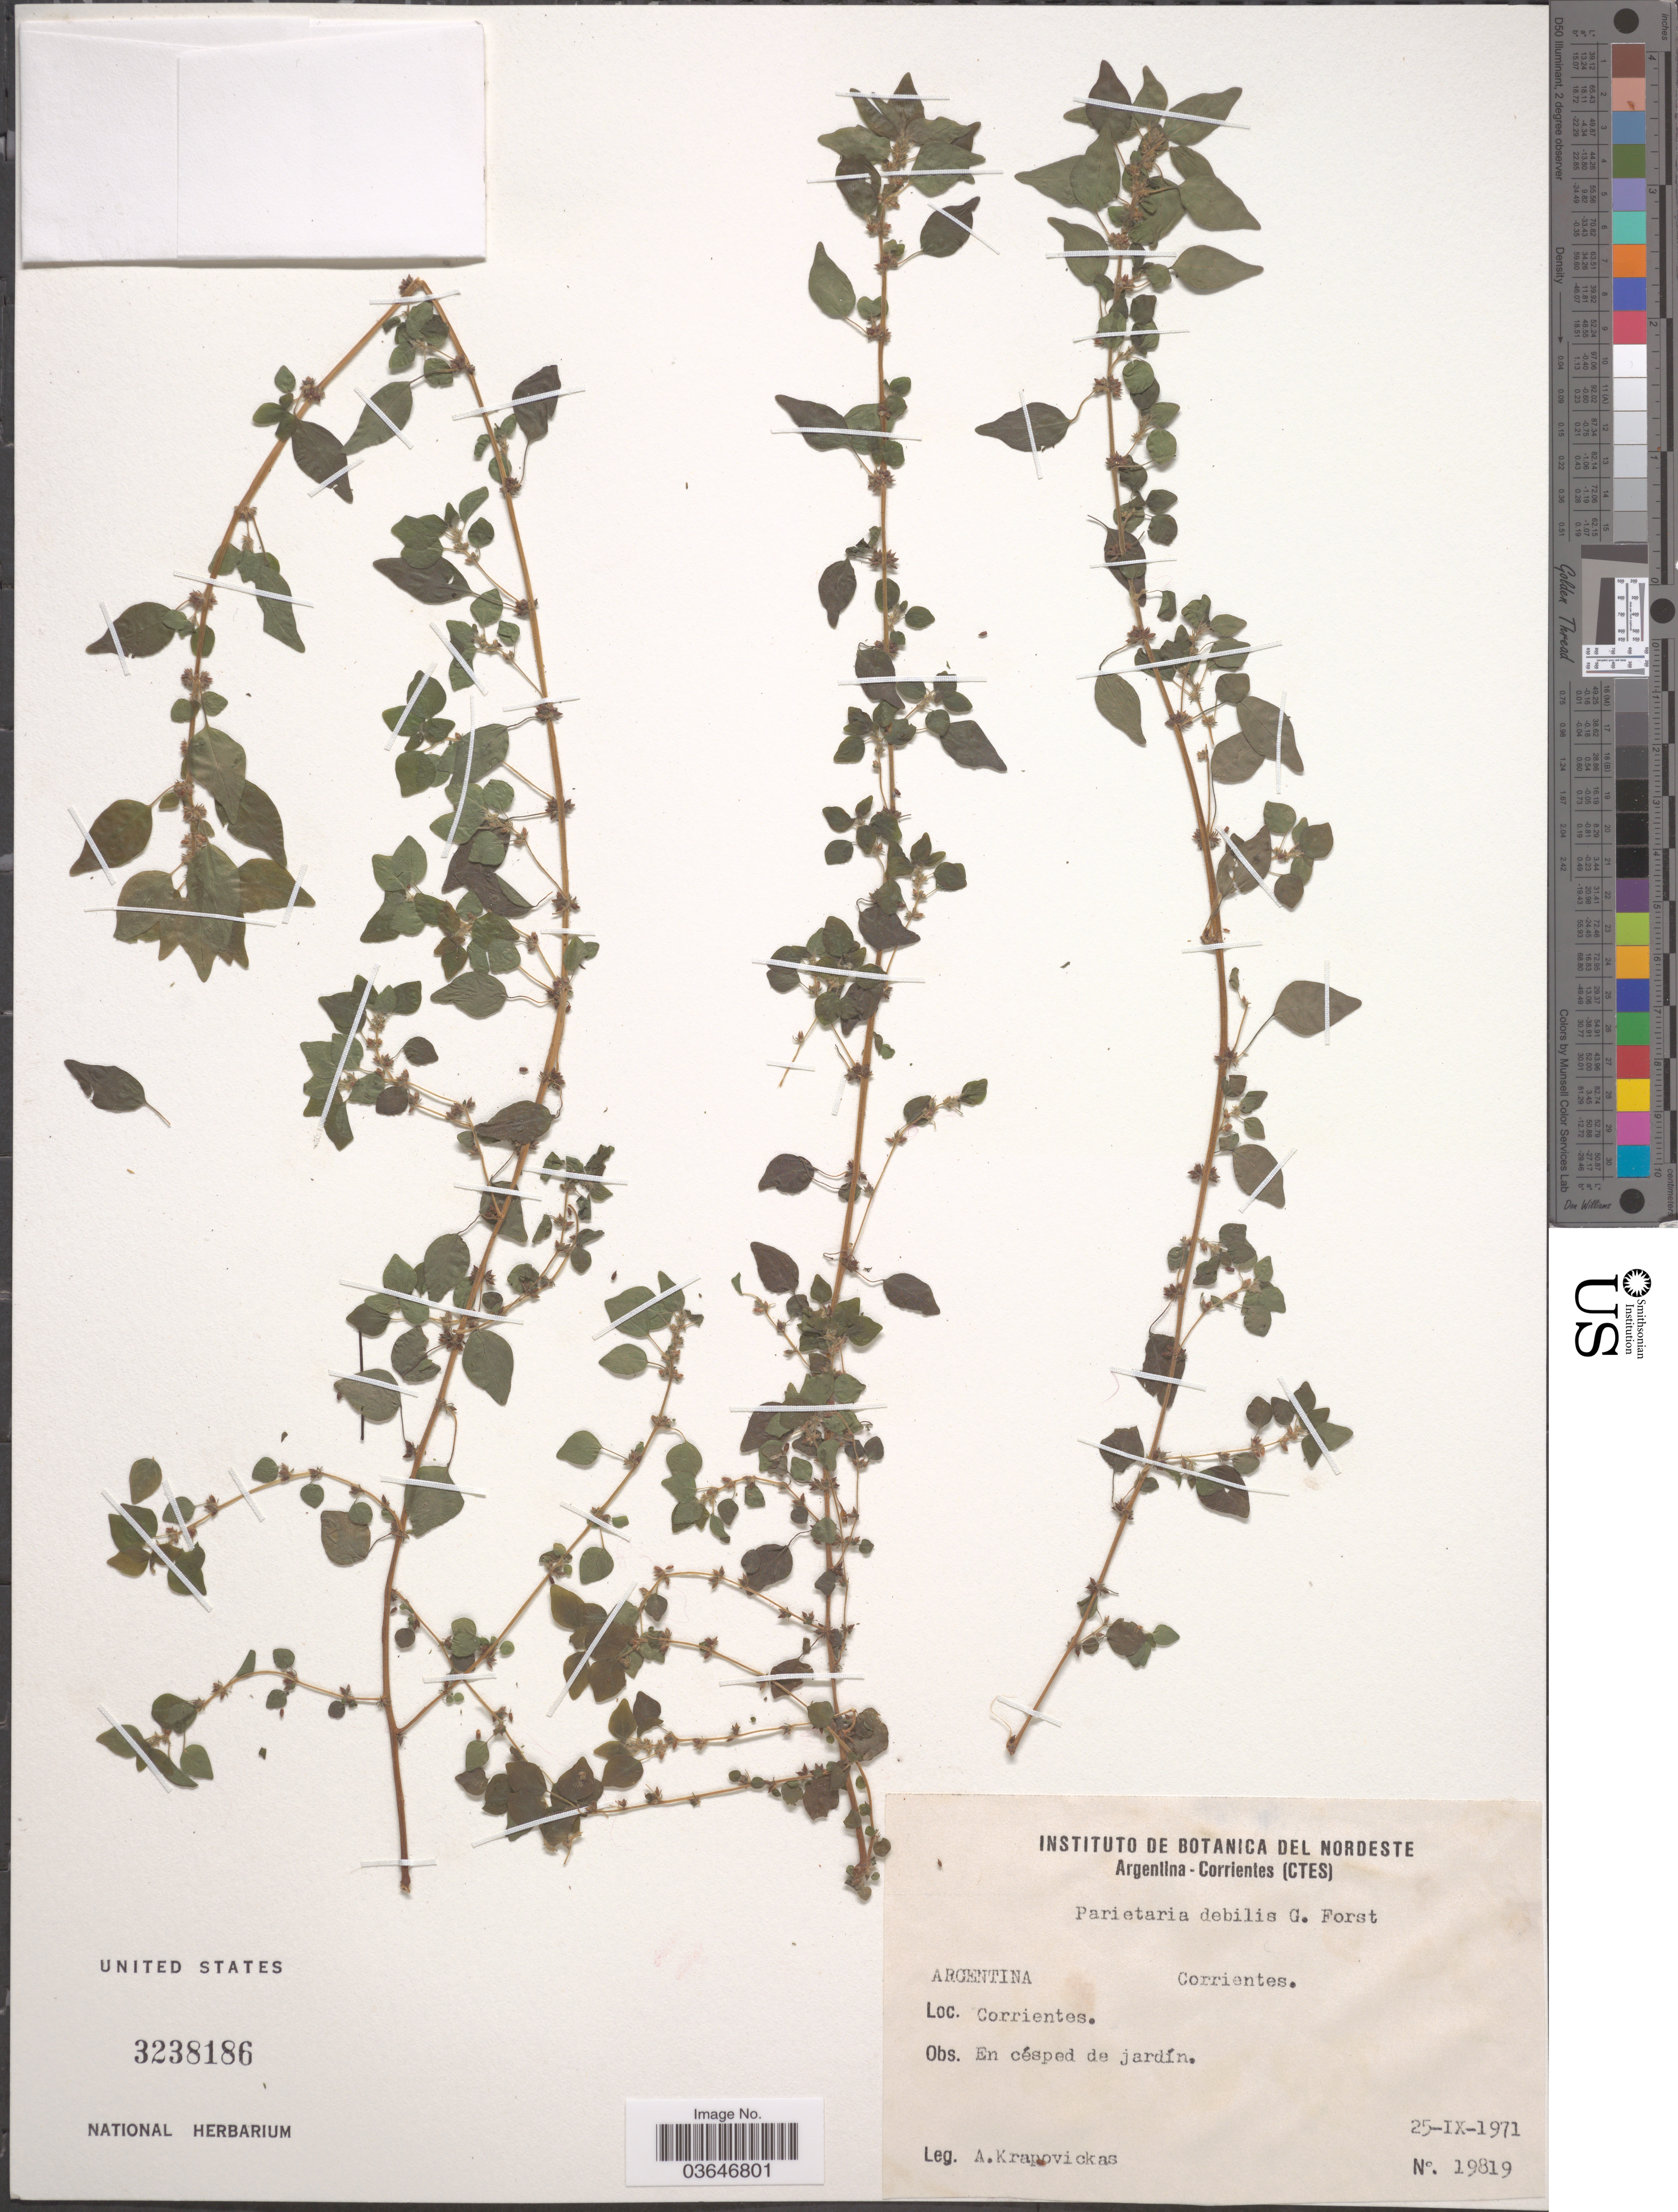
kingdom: Plantae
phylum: Tracheophyta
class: Magnoliopsida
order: Rosales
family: Urticaceae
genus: Parietaria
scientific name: Parietaria debilis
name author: G. Forst.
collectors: A. Krapovickas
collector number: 19819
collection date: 1971-09-25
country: Argentina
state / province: Corrientes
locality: En césped de jardín.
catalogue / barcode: US 3238186